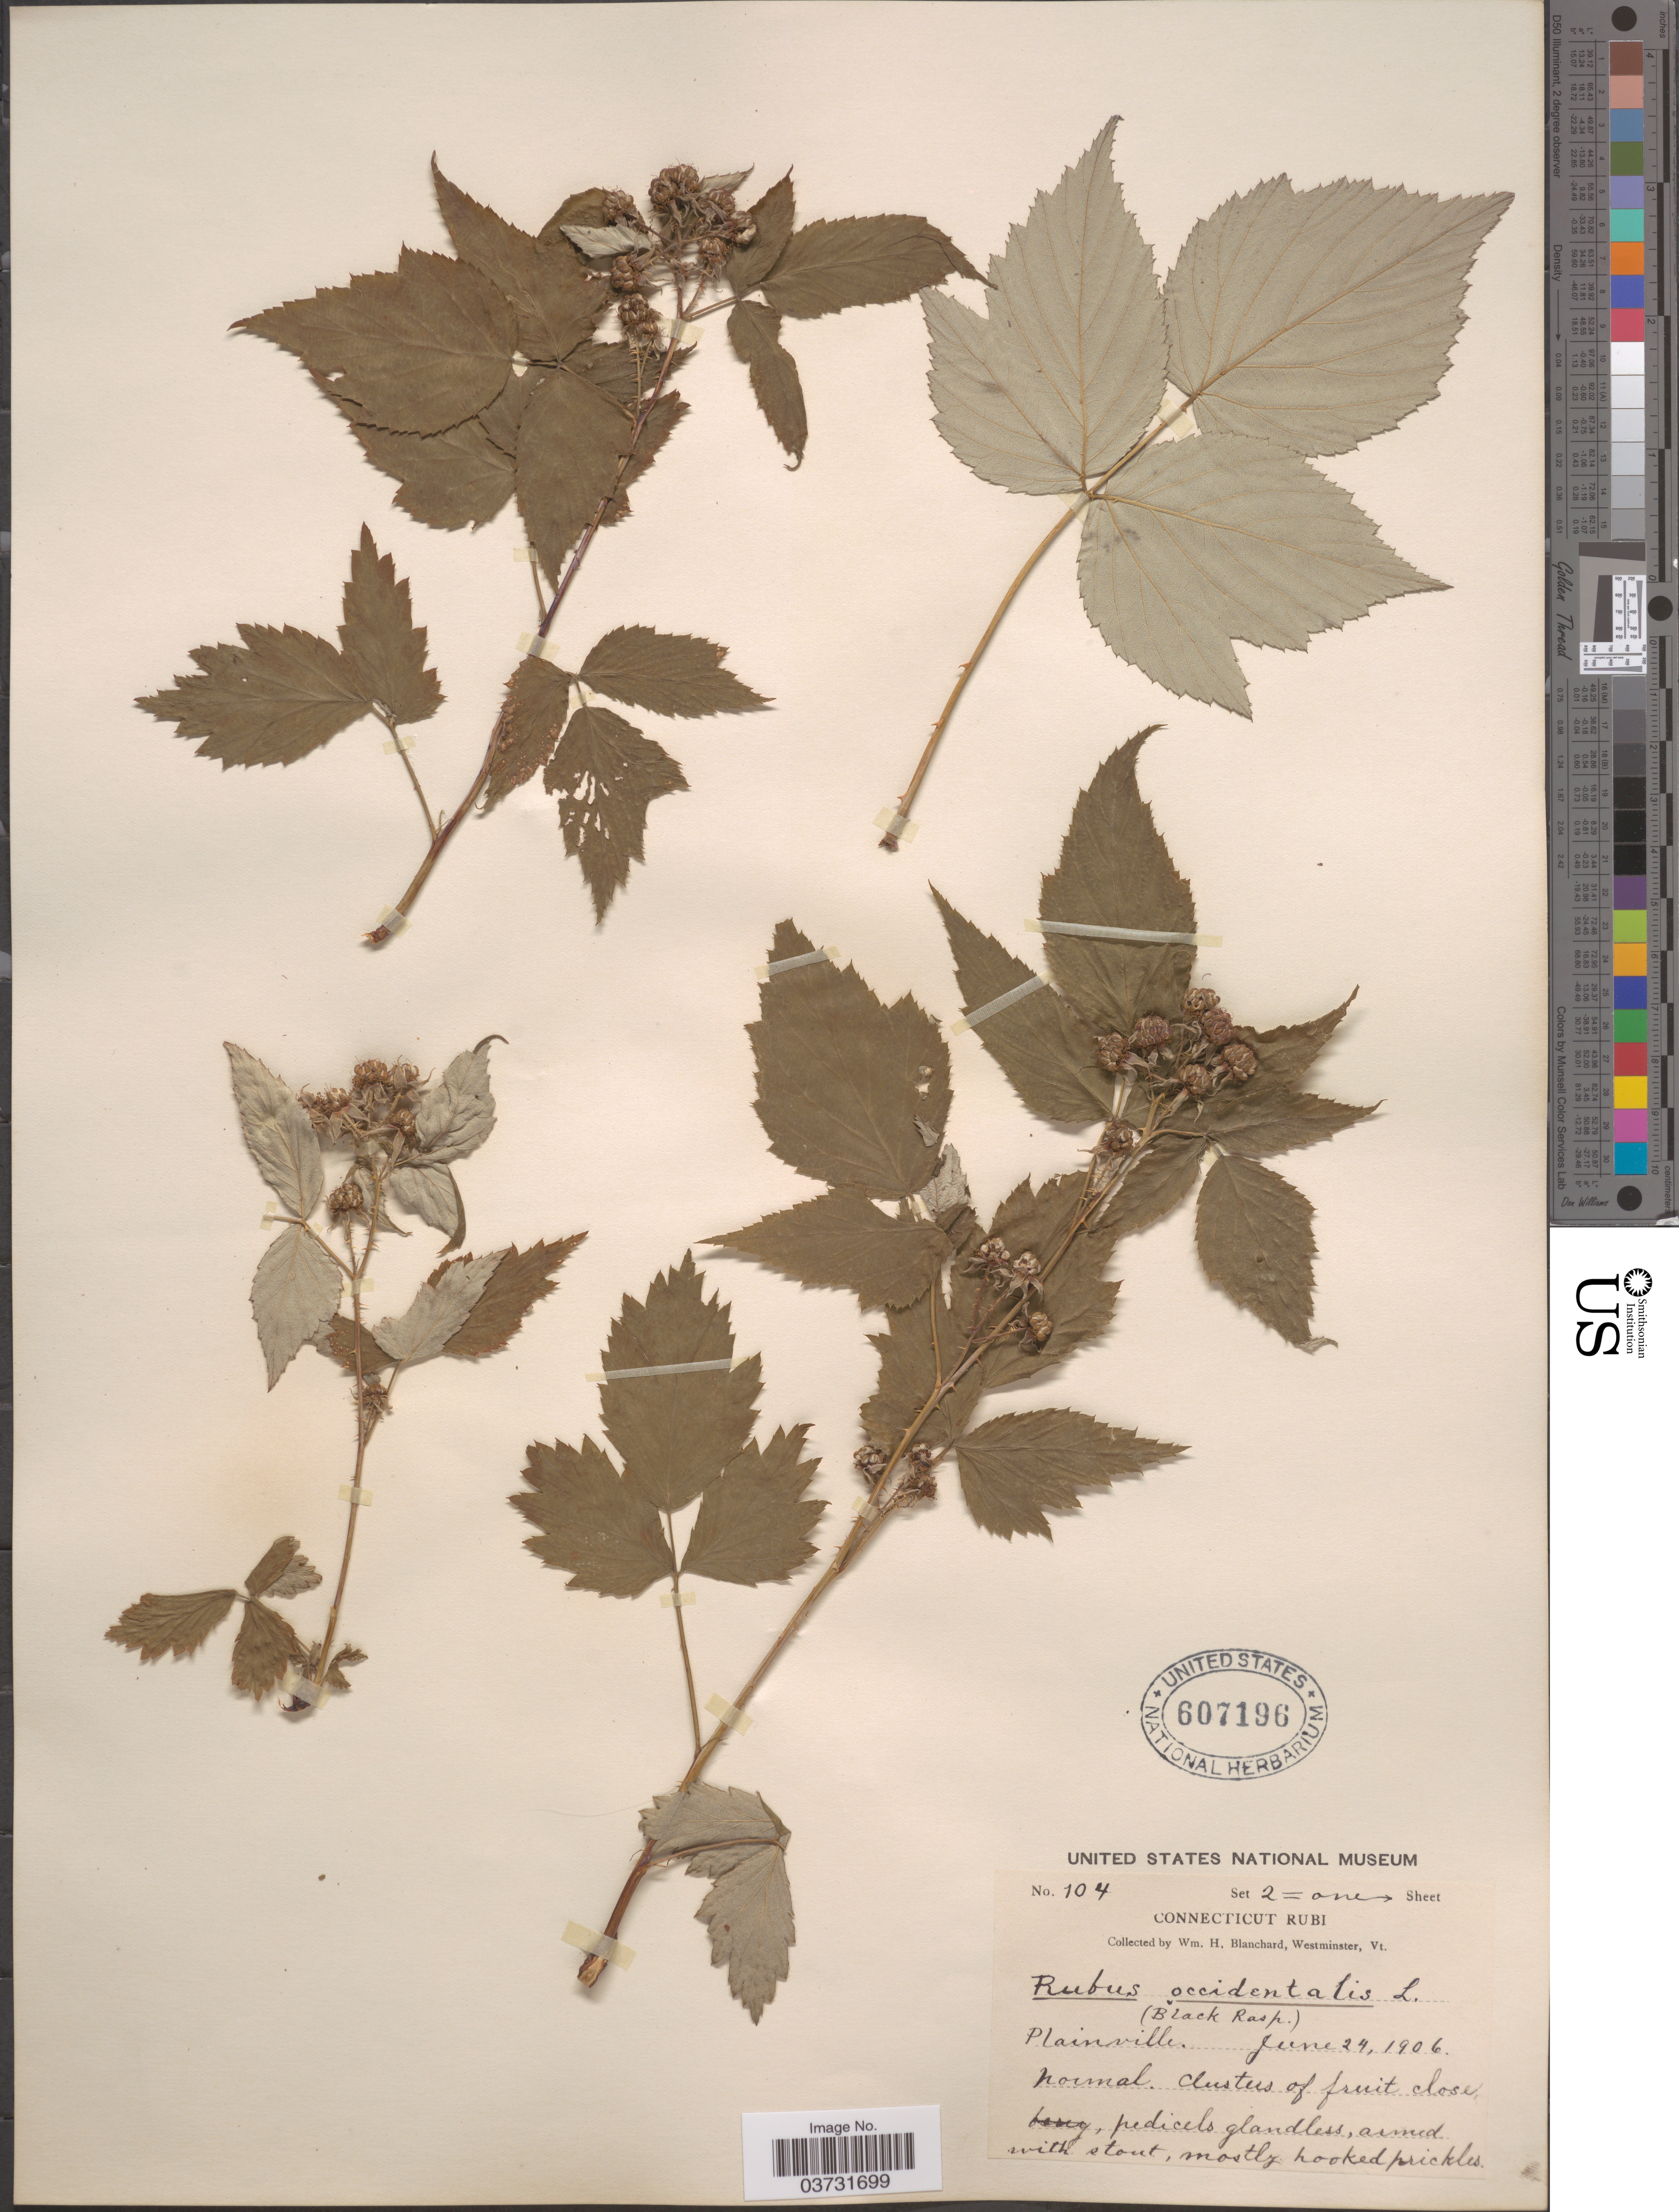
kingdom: Plantae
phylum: Tracheophyta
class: Magnoliopsida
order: Rosales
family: Rosaceae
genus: Rubus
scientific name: Rubus occidentalis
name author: L.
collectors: W. H. Blanchard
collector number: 104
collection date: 1906-06-24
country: United States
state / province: Connecticut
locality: Plainville.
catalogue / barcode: US 607196